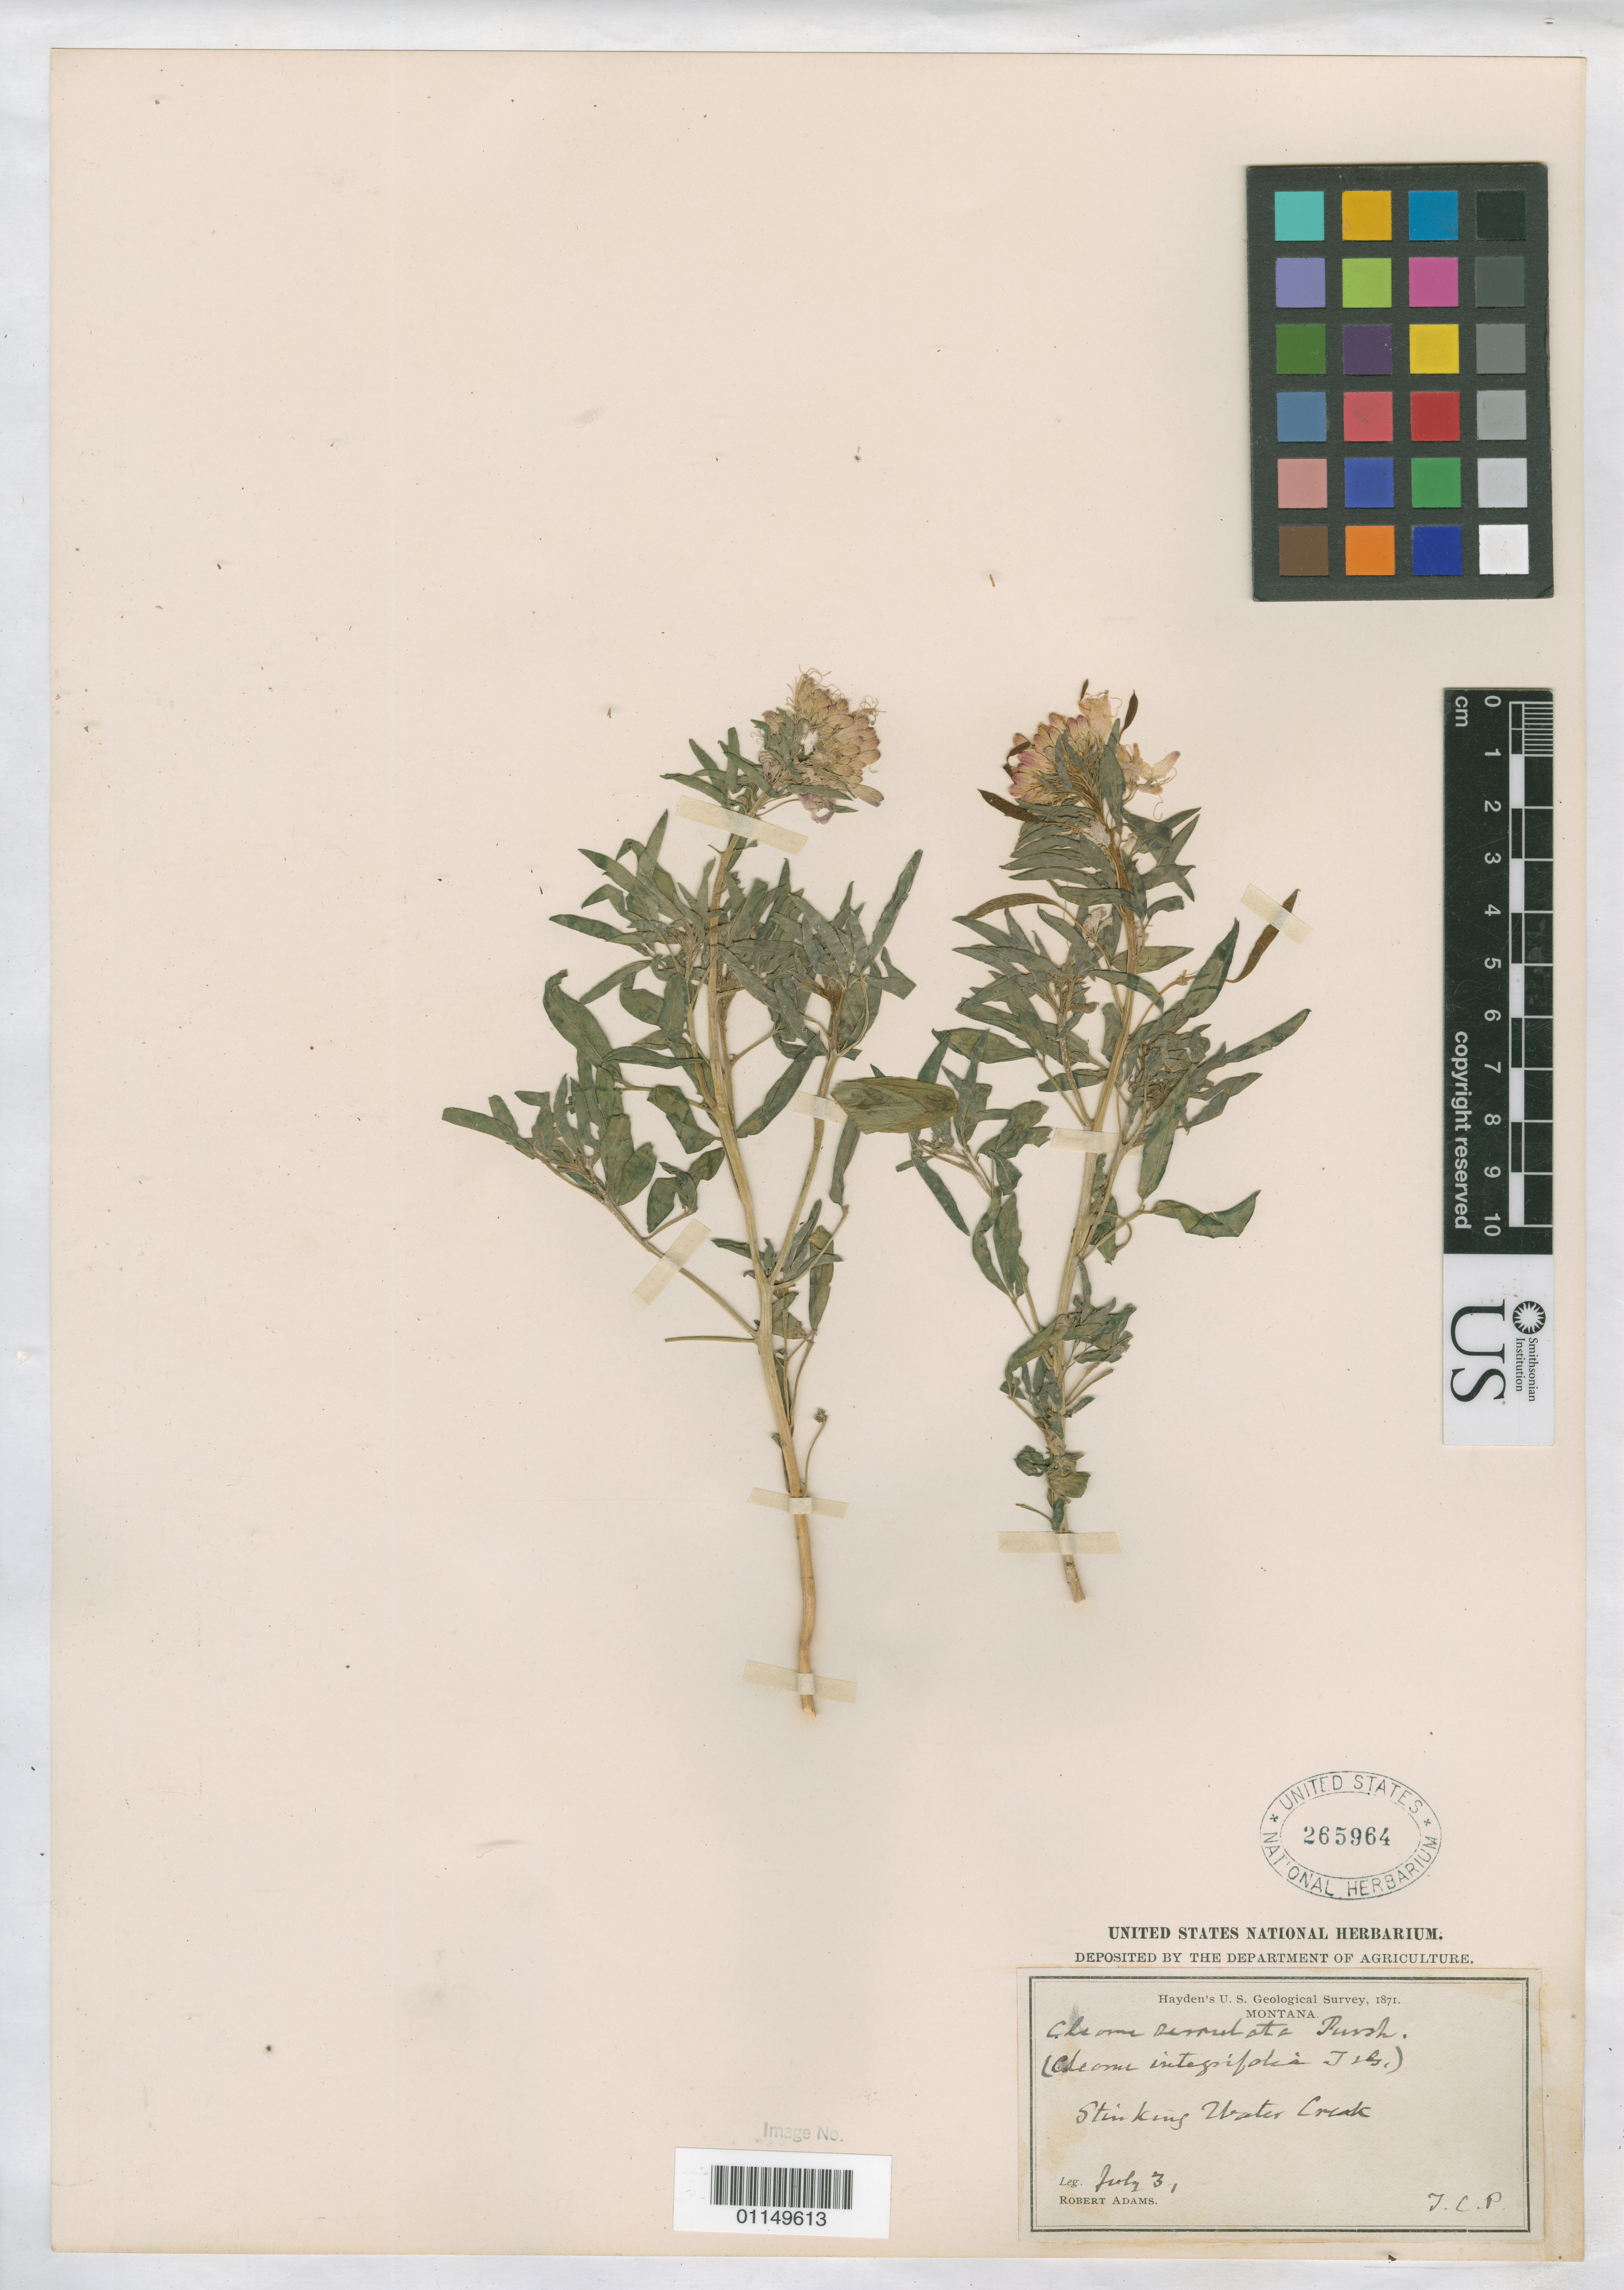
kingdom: Plantae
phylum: Tracheophyta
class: Magnoliopsida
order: Brassicales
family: Cleomaceae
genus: Cleomella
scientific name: Cleomella serrulata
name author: (Pursh) Roalson & J.C. Hall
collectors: R. Adams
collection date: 1871-07-03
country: United States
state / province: Montana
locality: Stinking Water Creek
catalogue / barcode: US 265964